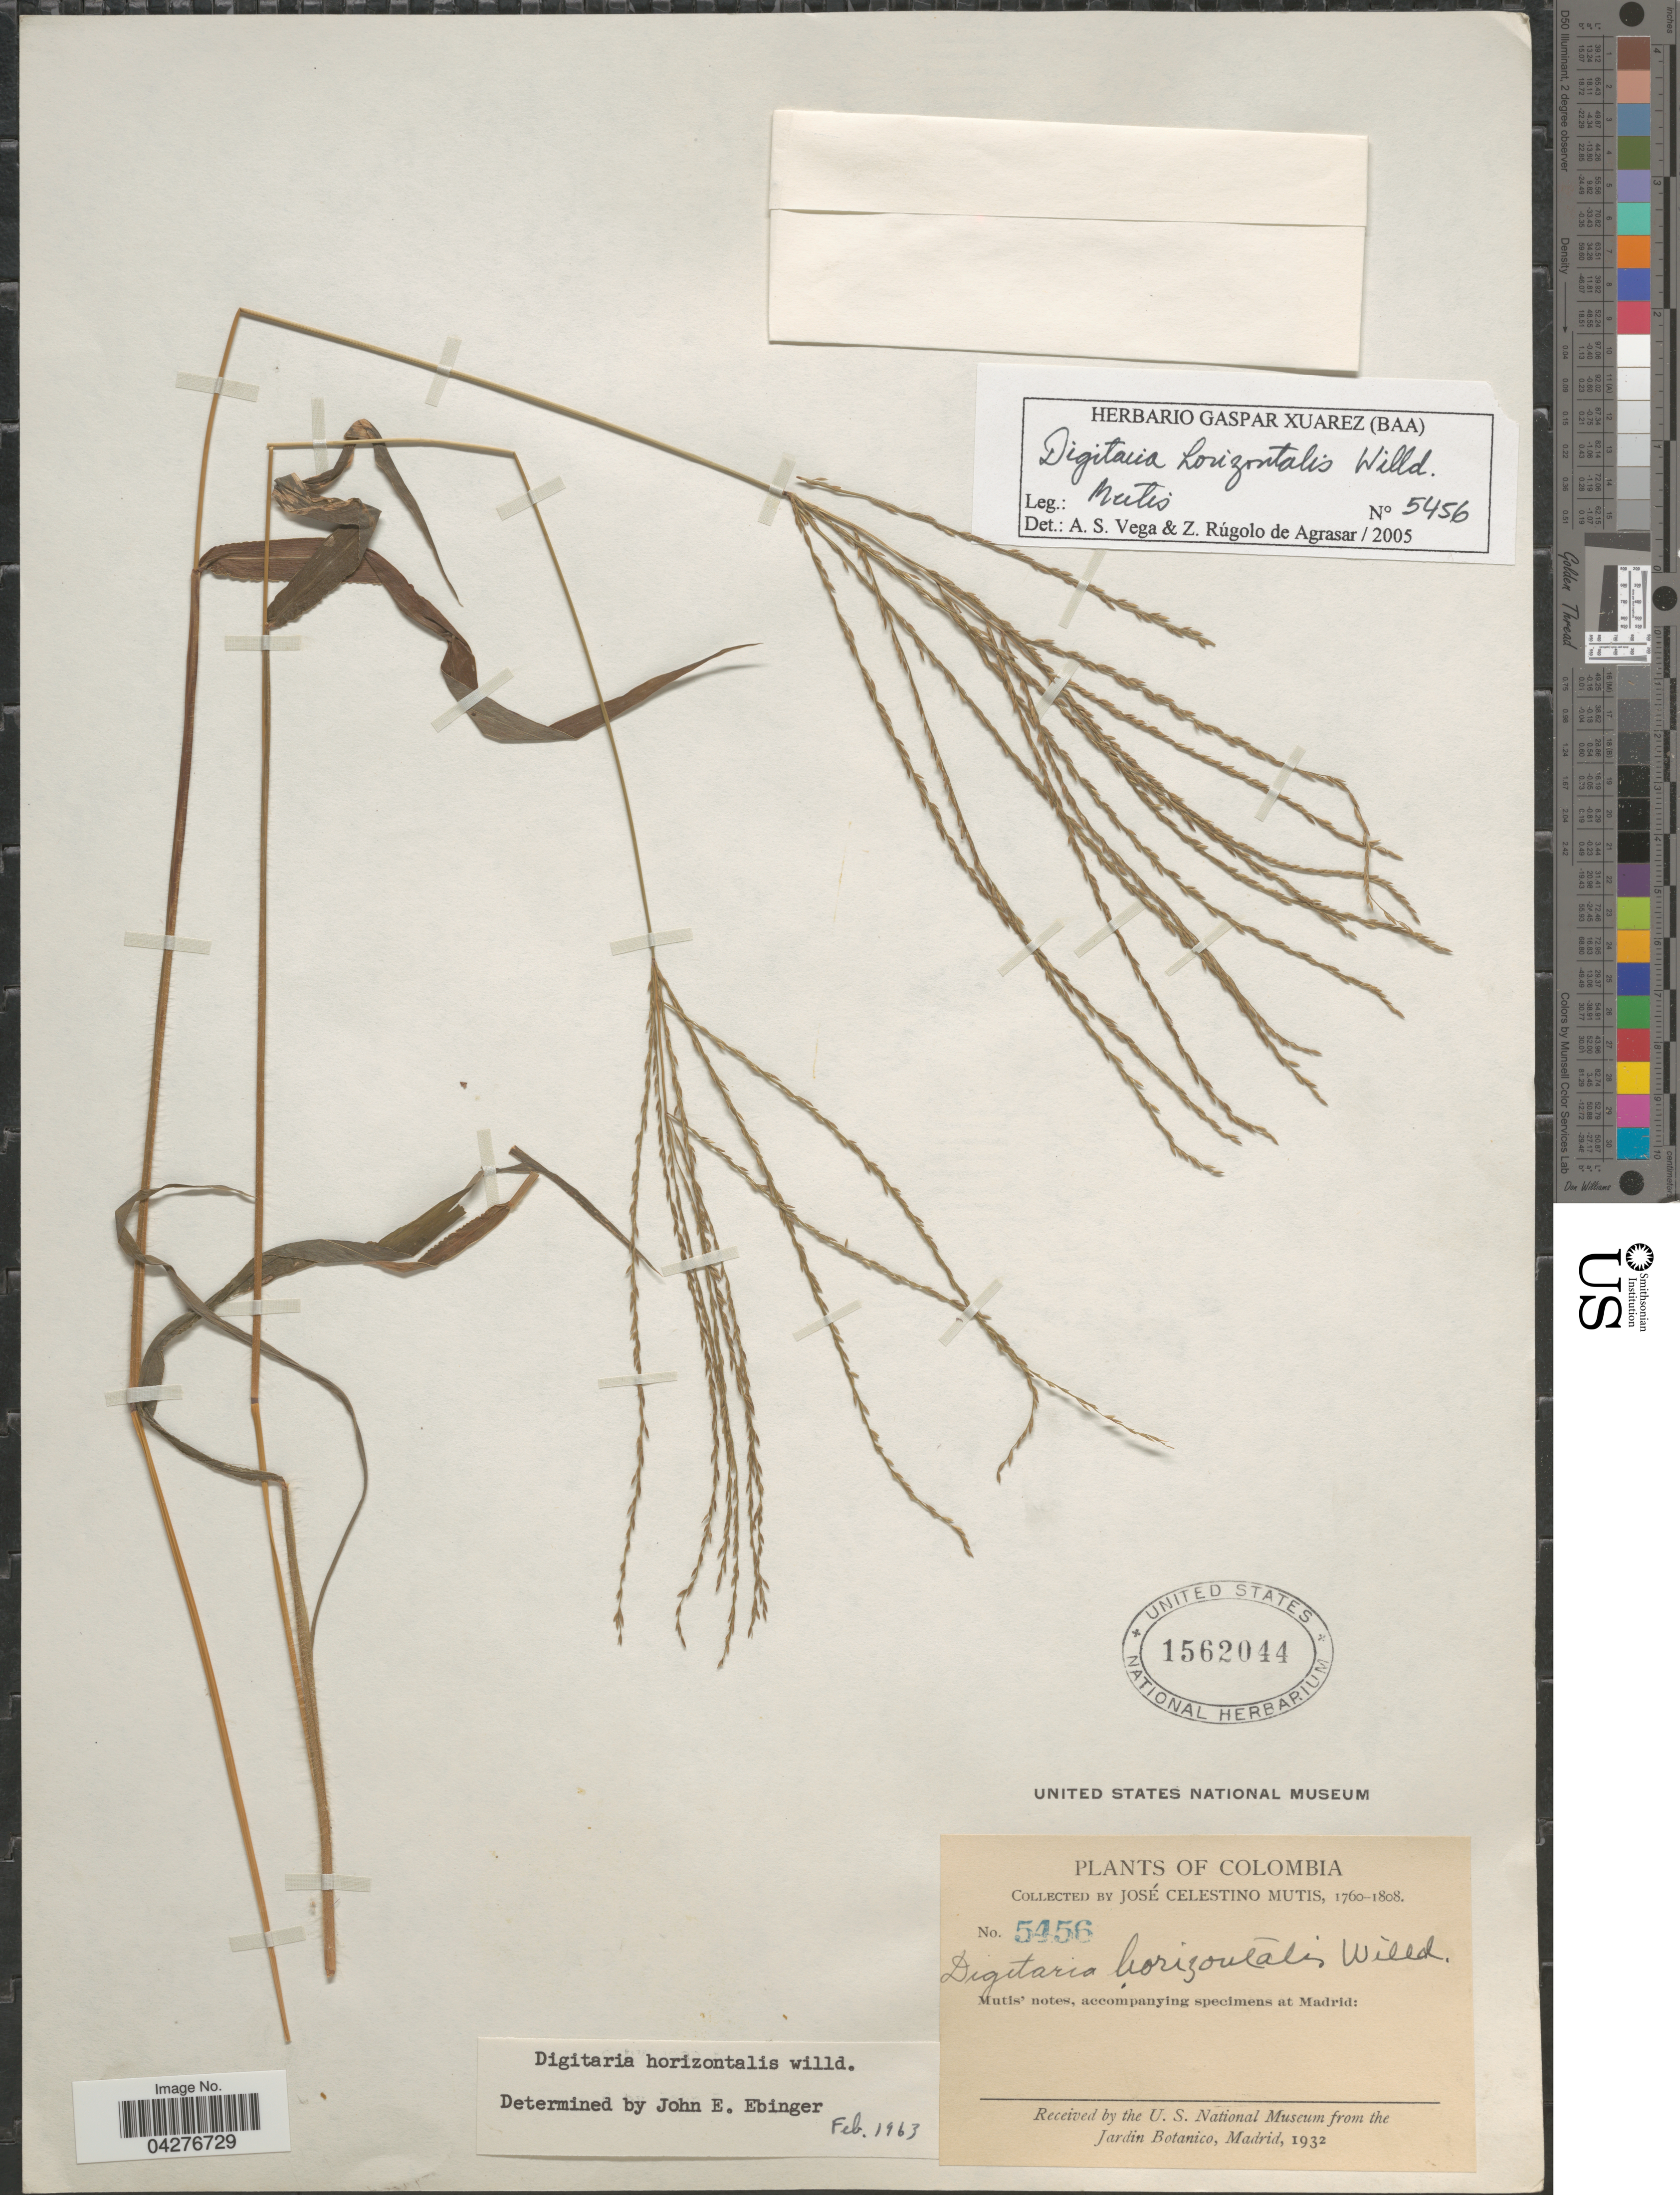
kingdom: Plantae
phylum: Tracheophyta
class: Liliopsida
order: Poales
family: Poaceae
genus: Digitaria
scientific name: Digitaria horizontalis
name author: Willd.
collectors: J. C. B. Mutis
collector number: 5456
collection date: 1760/1808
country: Colombia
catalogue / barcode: US 1562044